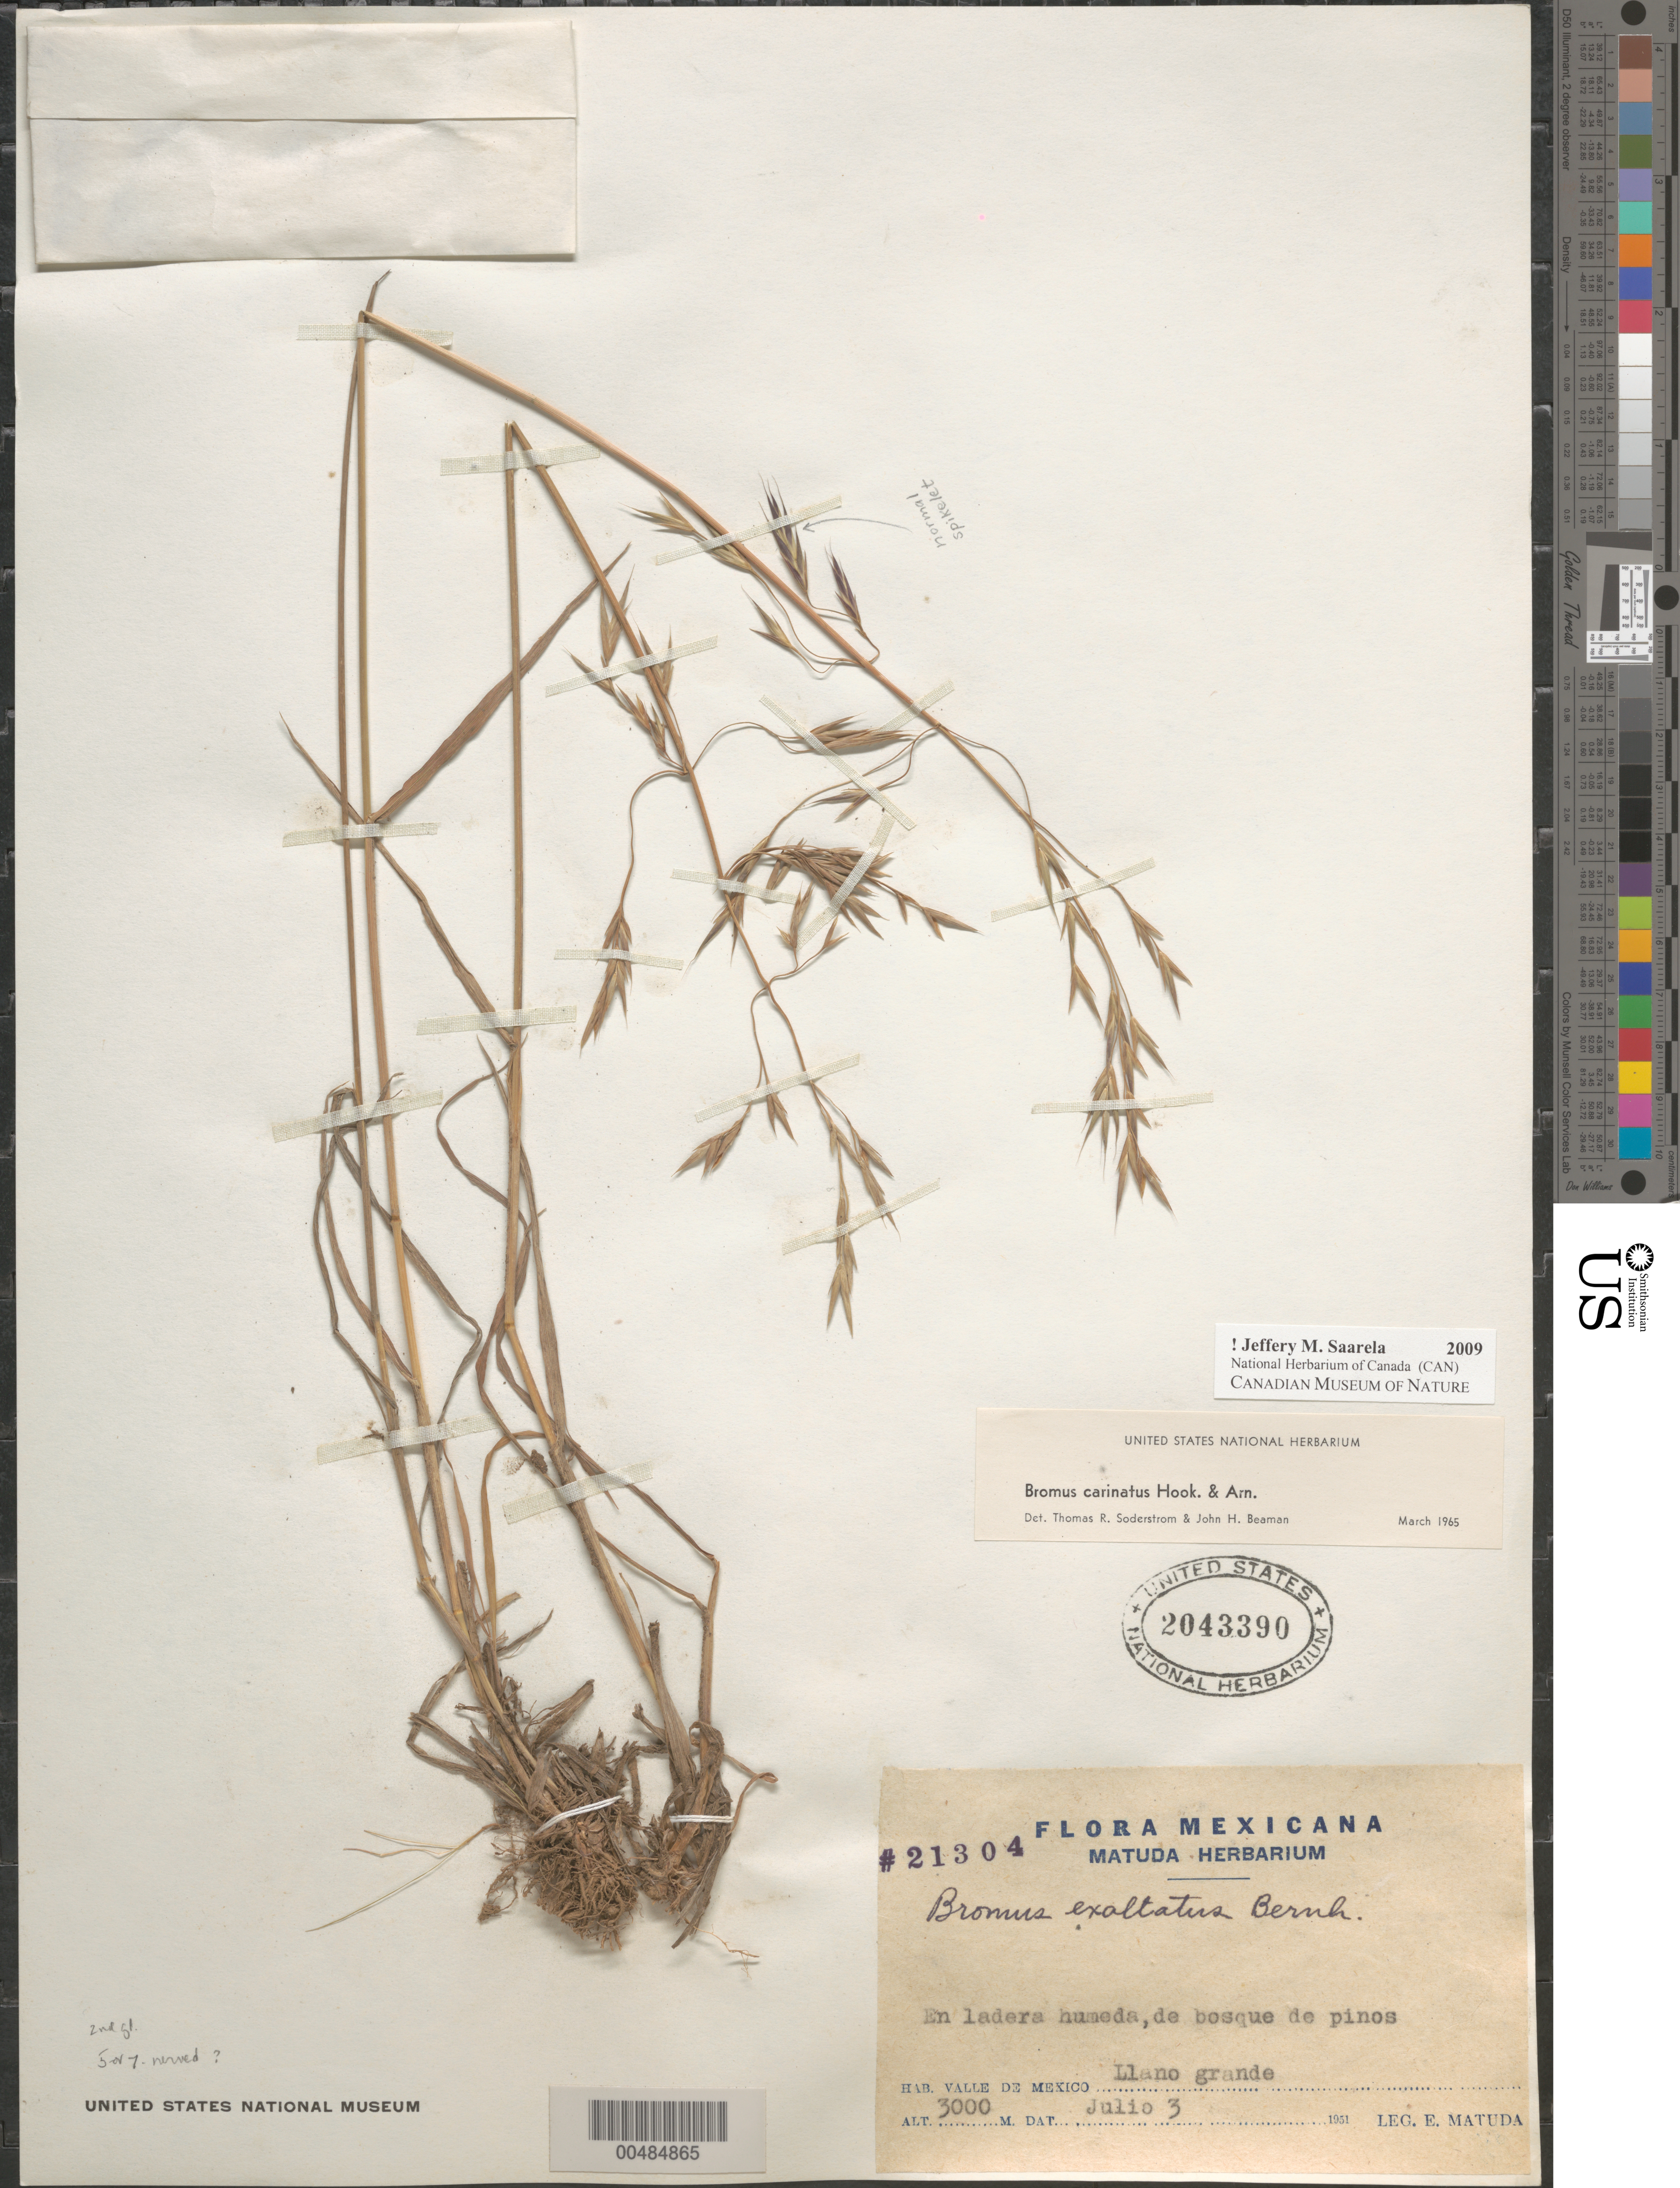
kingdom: Plantae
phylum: Tracheophyta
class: Liliopsida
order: Poales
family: Poaceae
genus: Bromus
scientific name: Bromus carinatus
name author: Hook. & Arn.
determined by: Soderstrom, T. R.; Beaman, J. H.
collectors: E. Matuda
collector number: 21304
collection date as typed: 3 Jul 1951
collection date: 1951-07-03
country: Mexico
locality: Valle de Mexico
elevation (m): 3000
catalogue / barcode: US 2043390